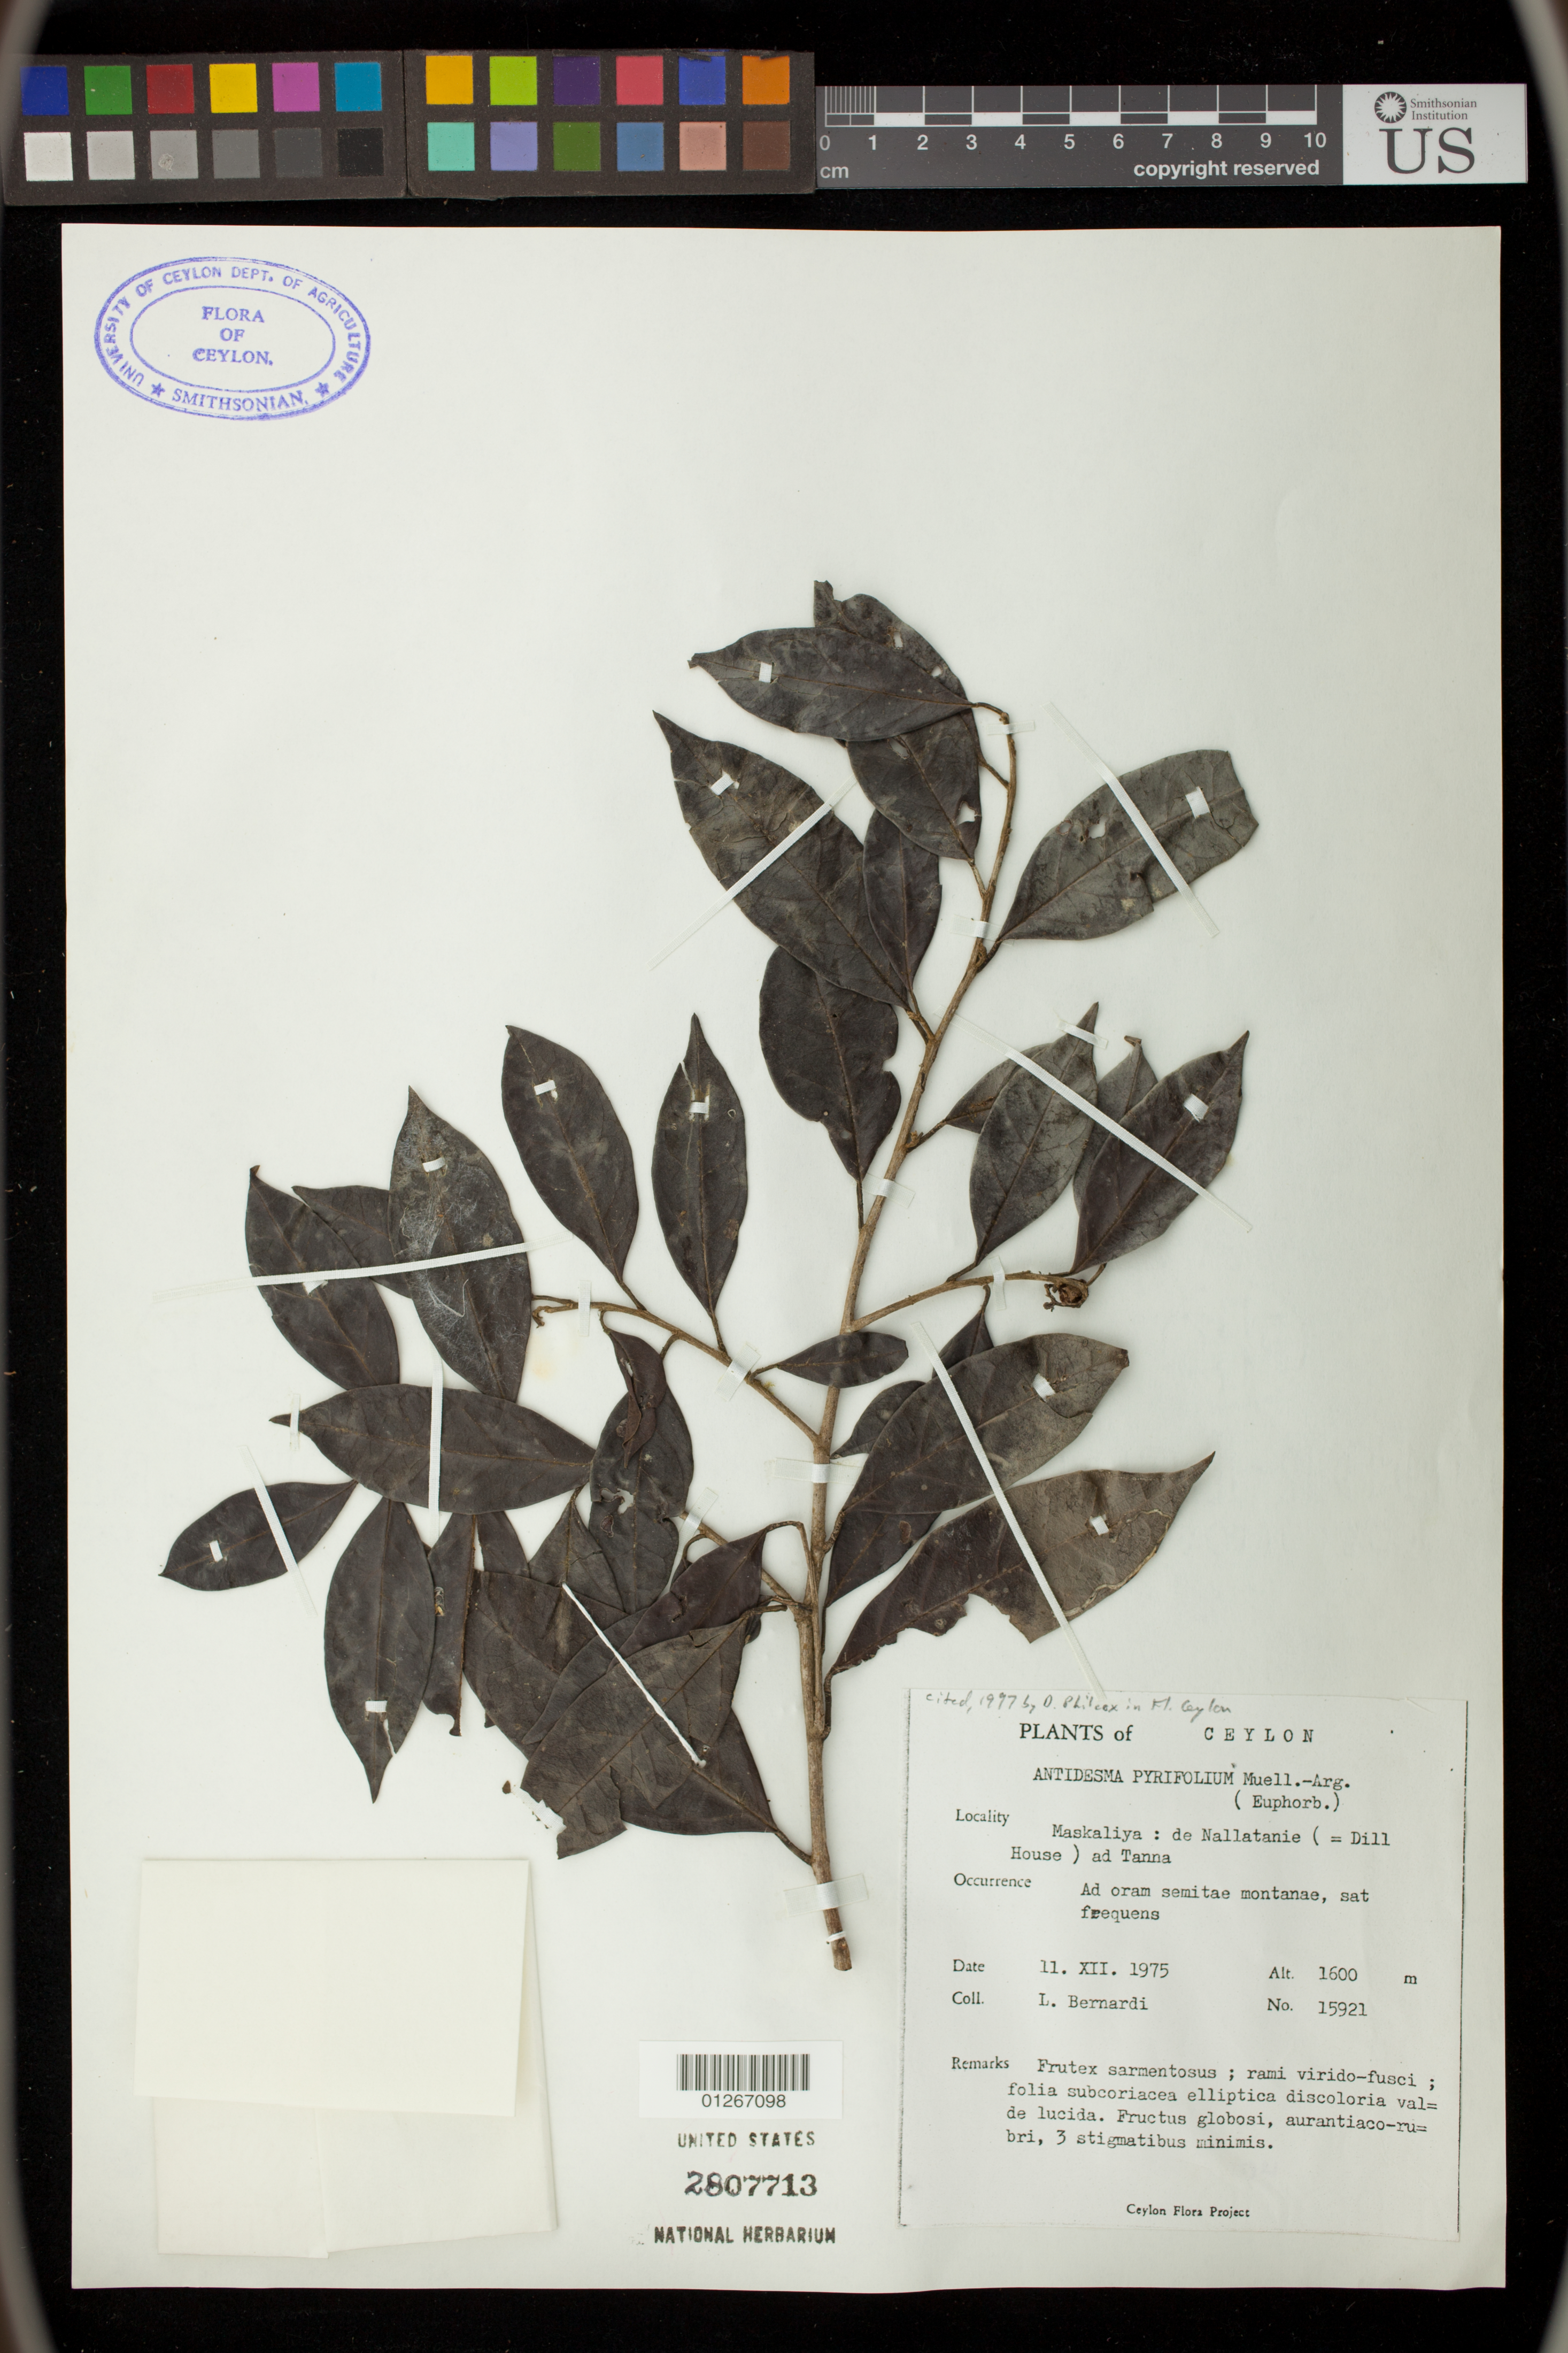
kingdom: Plantae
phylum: Tracheophyta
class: Magnoliopsida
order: Malpighiales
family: Phyllanthaceae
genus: Antidesma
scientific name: Antidesma pyrifolium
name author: Müll. Arg.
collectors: -. Bernadi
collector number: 15921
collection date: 1975-12-11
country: Sri Lanka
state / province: Central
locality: Maskaliya: de Mallatanie (= Dill House) ad Tanna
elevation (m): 1600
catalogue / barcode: US 2807713